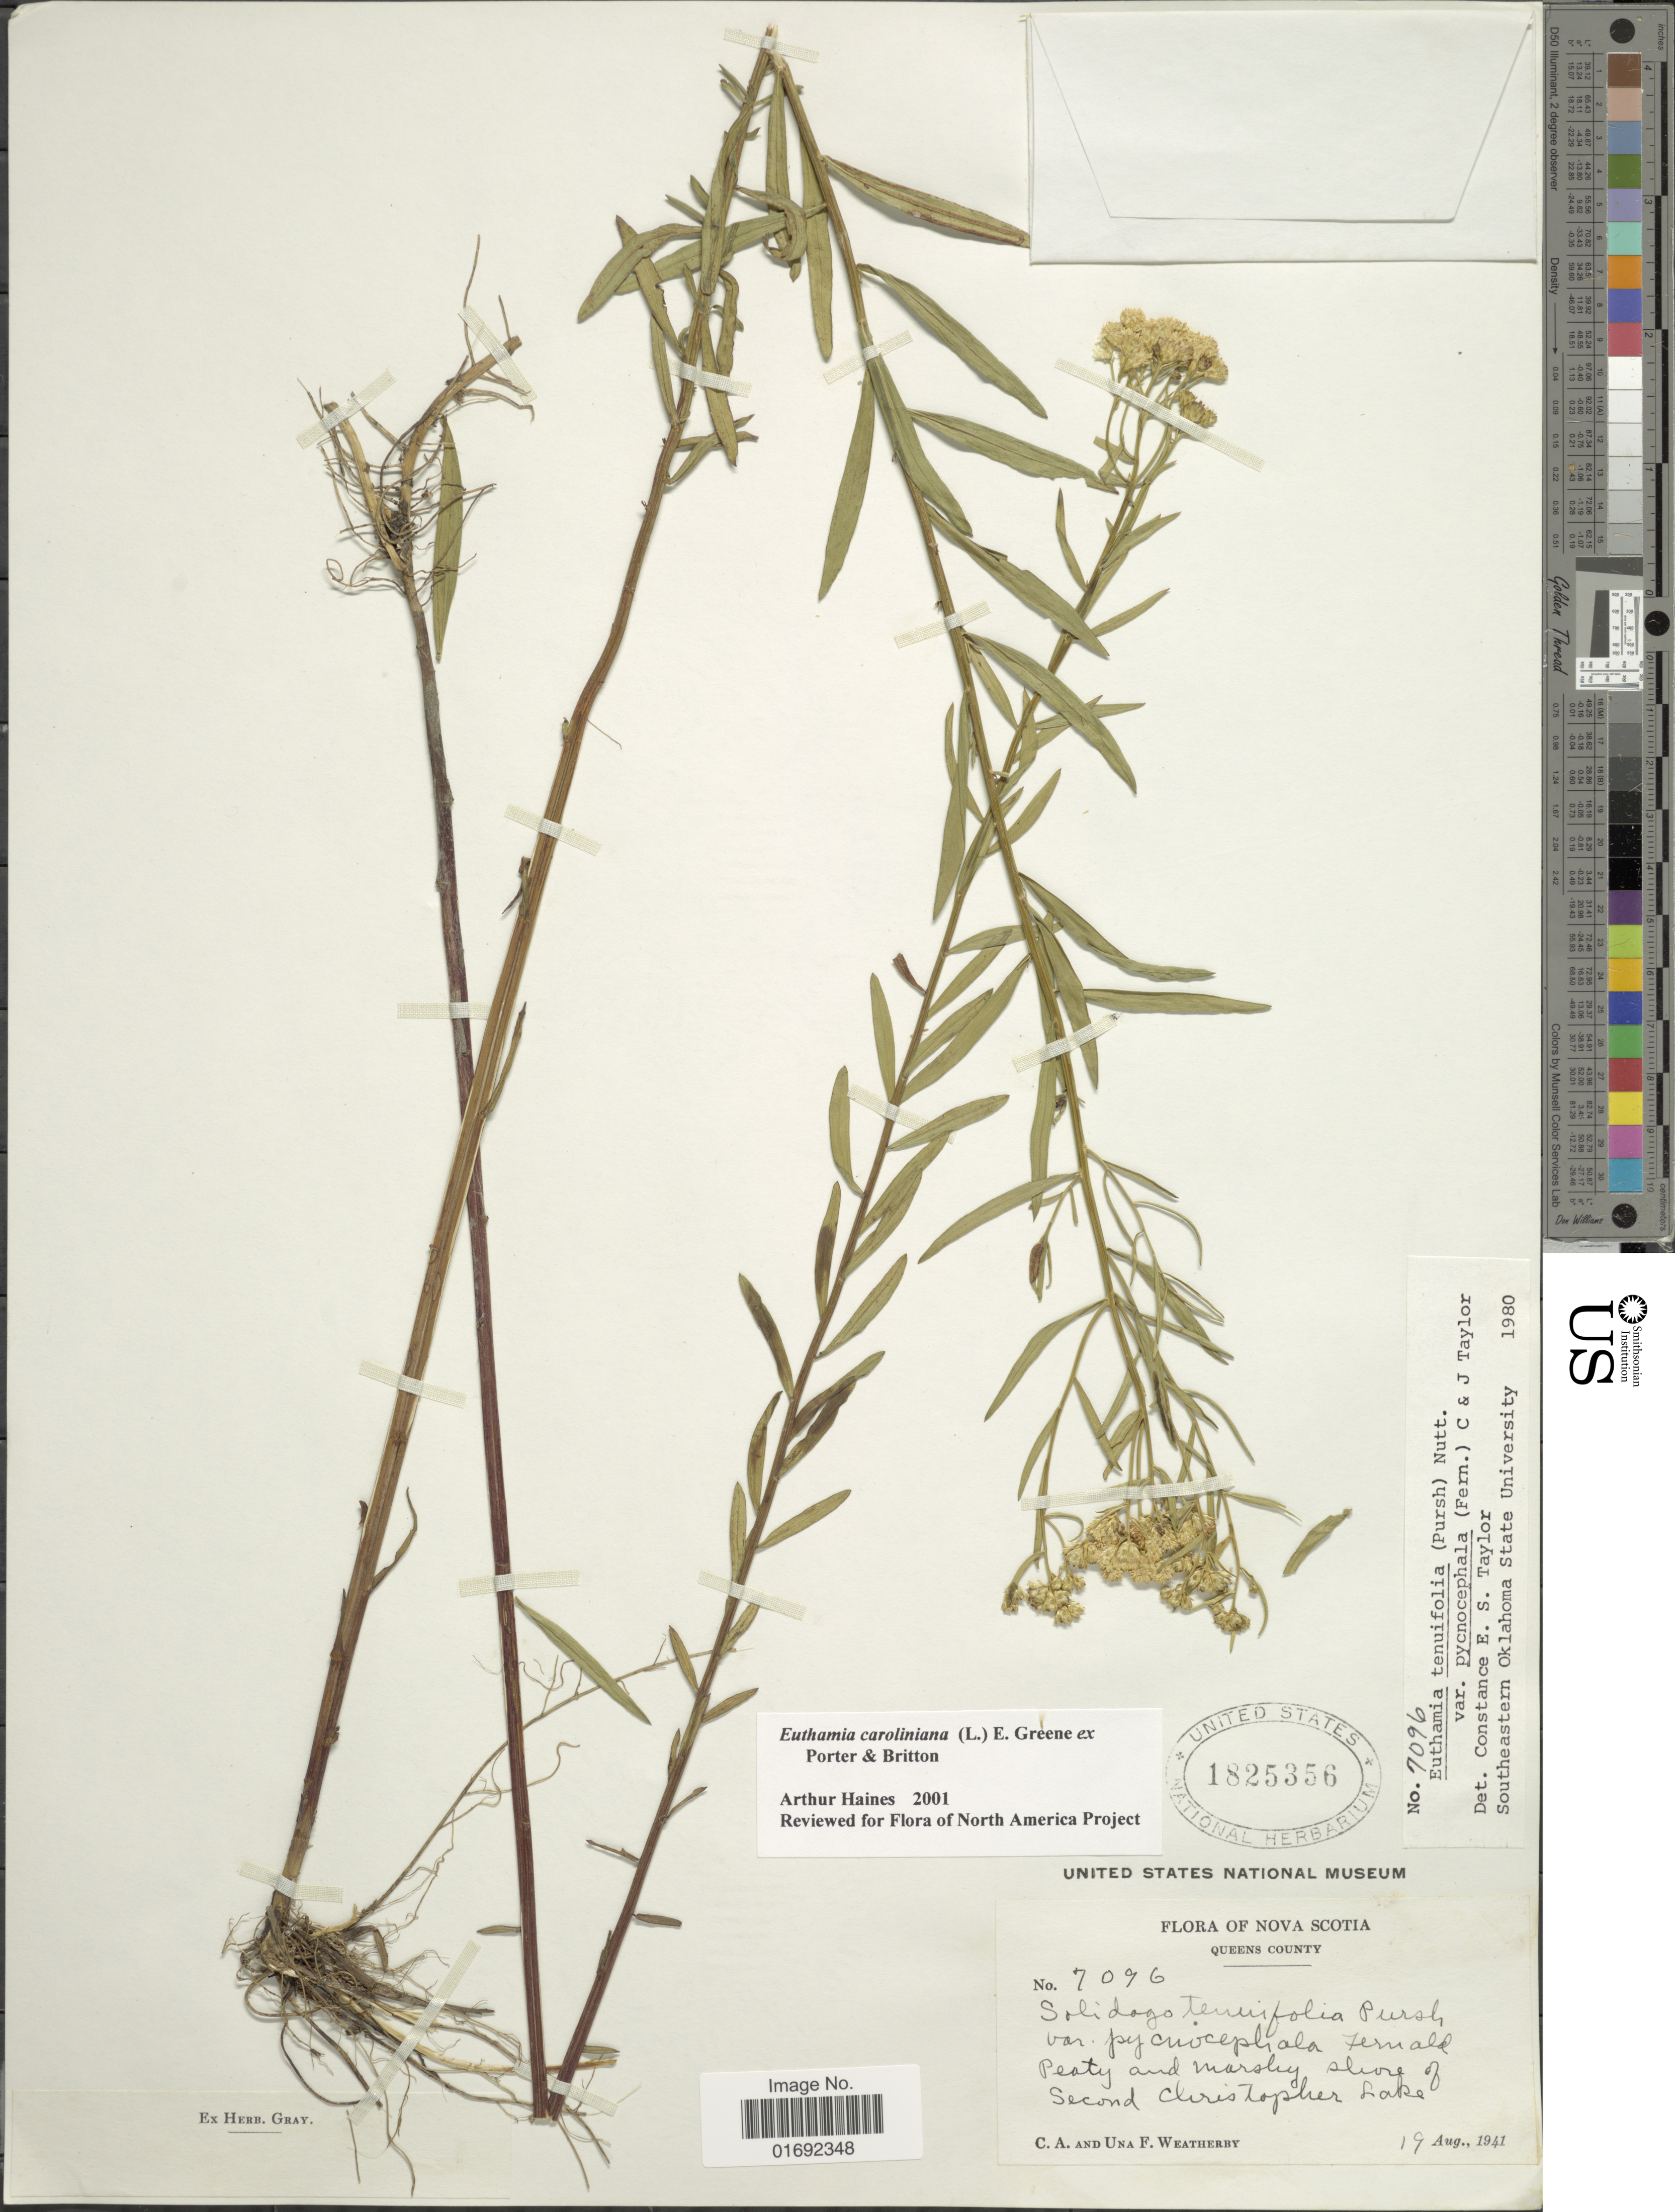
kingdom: Plantae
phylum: Tracheophyta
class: Magnoliopsida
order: Asterales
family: Asteraceae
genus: Euthamia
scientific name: Euthamia galetorum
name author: S.W. Greene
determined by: Urbatsch, Lowell E., Curator (LSU), Louisiana State University (UNITED STATES)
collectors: C. A. Weatherby & U. Weatherby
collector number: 7096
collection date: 1941-08-19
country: Canada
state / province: Nova Scotia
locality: Queens County, shore of Second Christopher Lake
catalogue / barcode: US 1825356